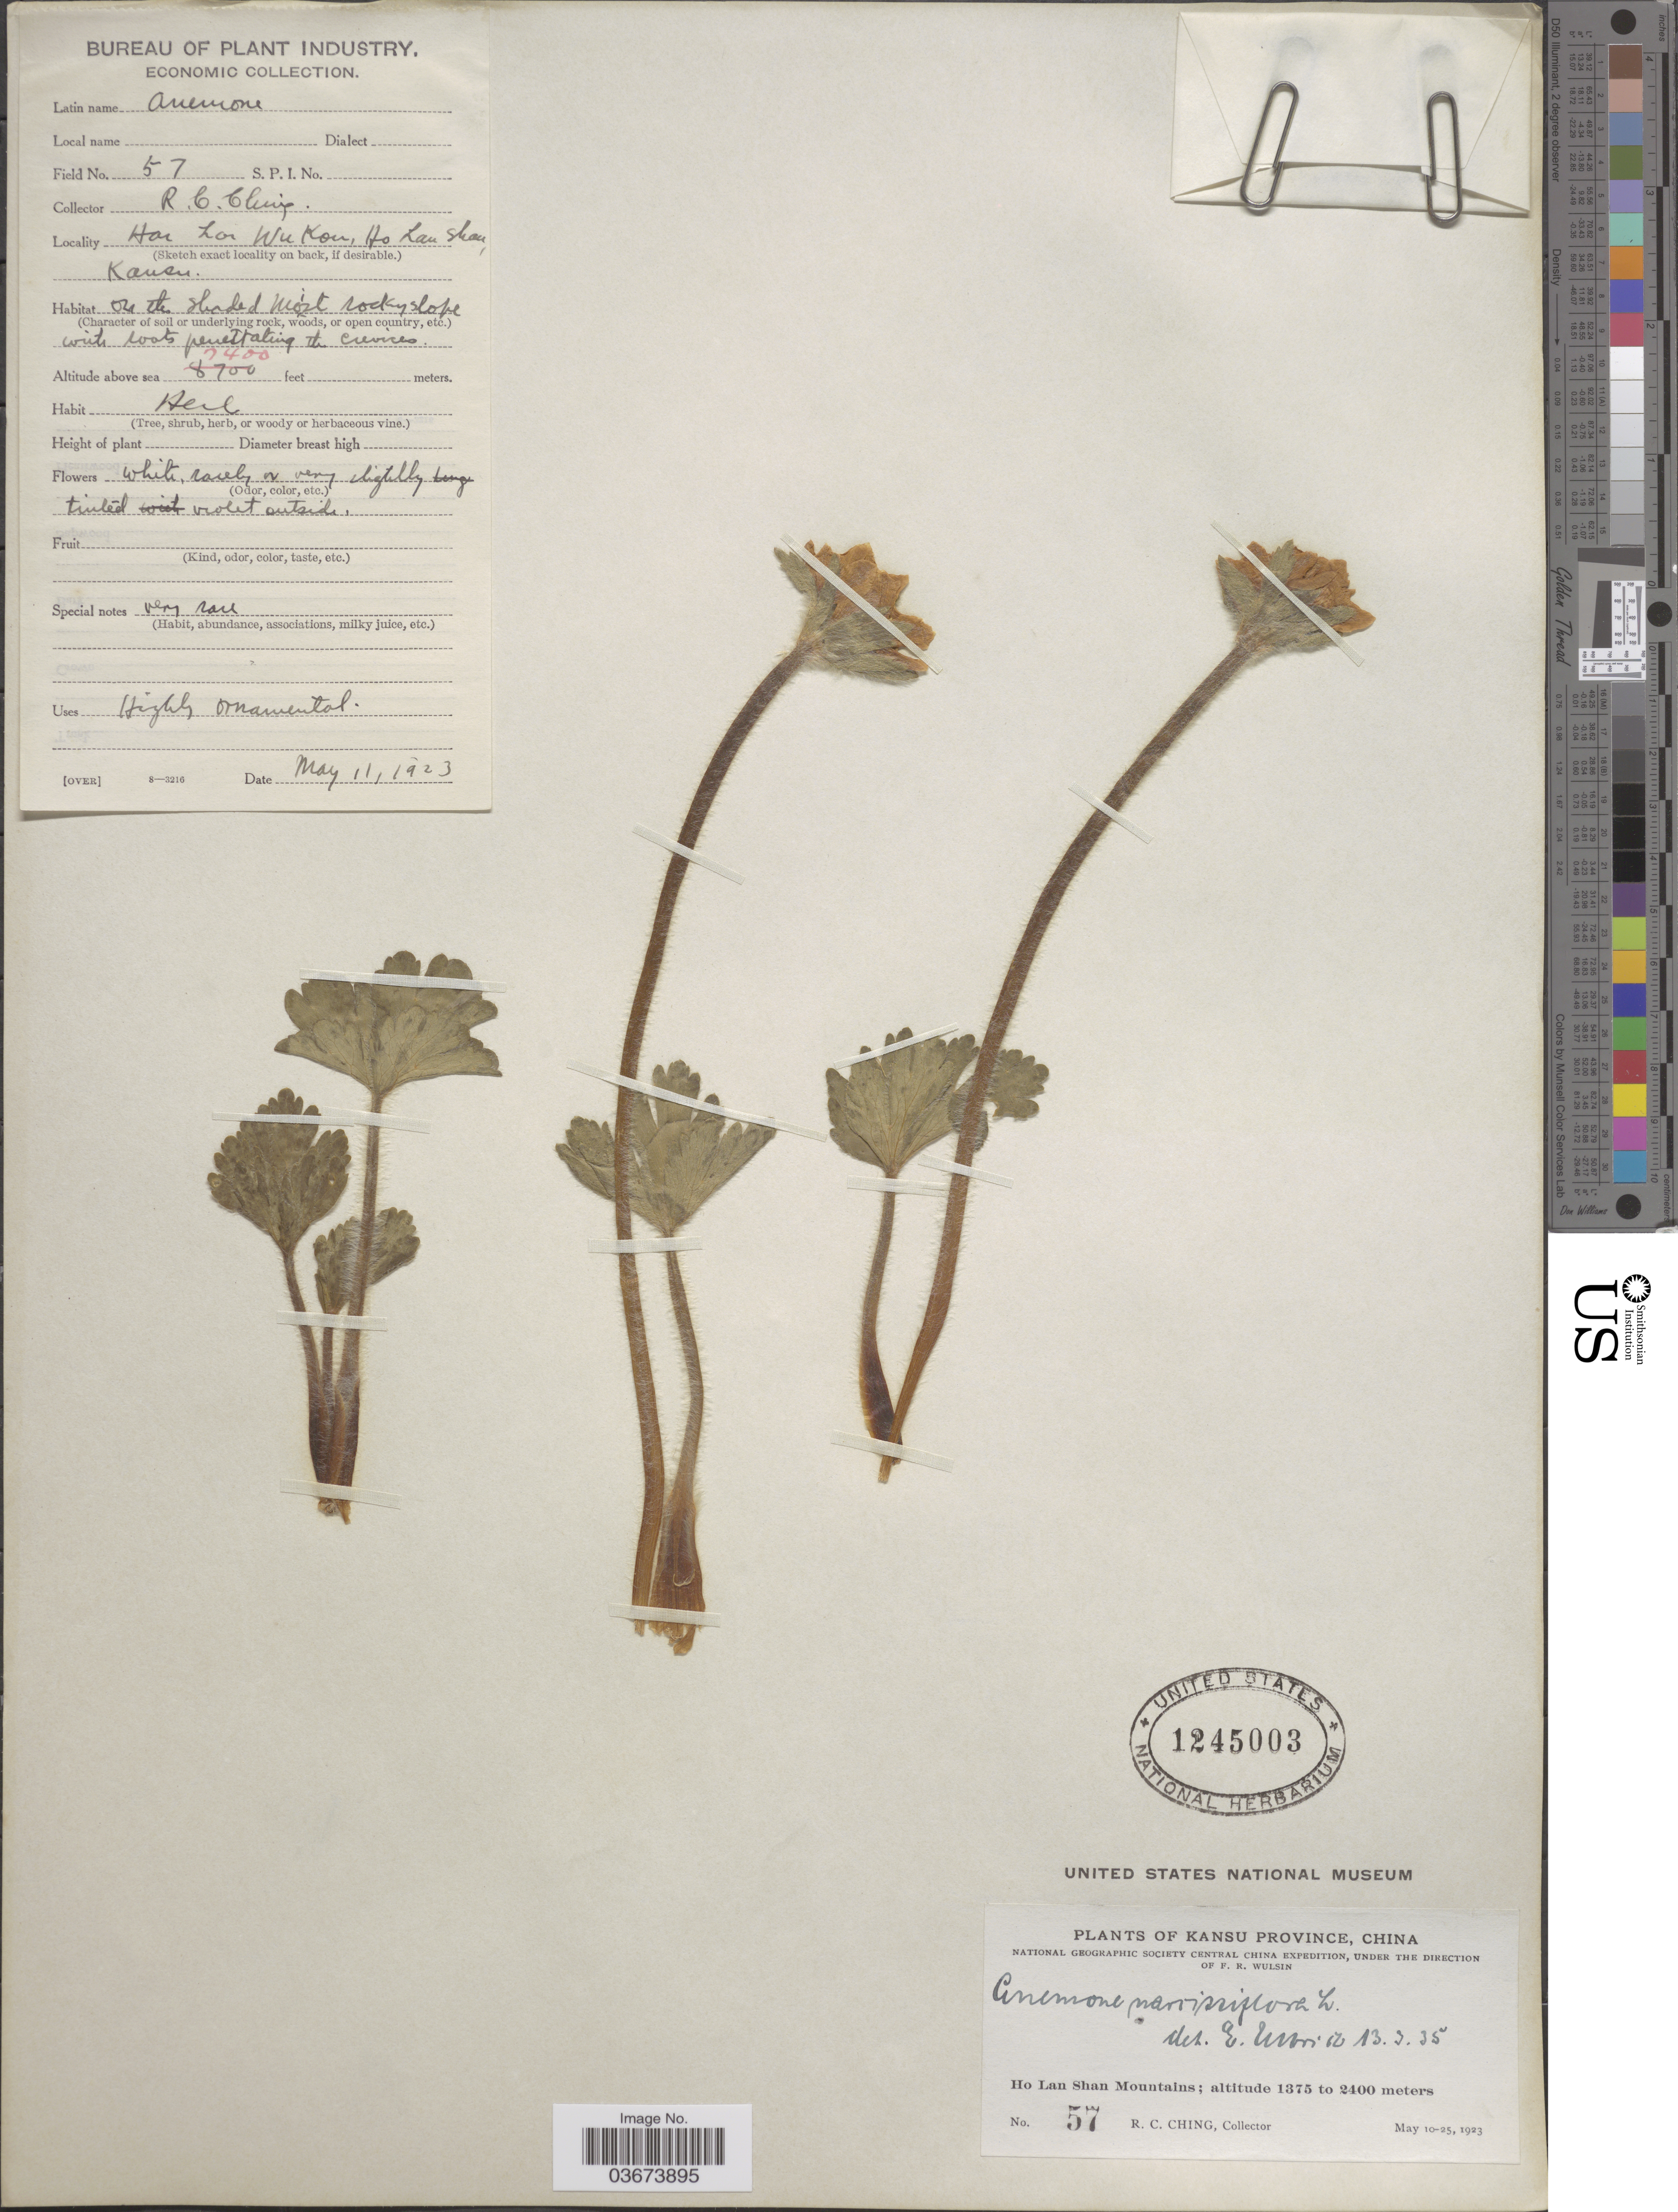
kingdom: Plantae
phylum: Tracheophyta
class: Magnoliopsida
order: Ranunculales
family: Ranunculaceae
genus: Anemone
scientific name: Anemone narcissiflora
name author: L.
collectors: R. C. Ching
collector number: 57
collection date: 1923-05-11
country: China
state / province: Gansu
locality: Ho Lan [interpreted] Wu [interpreted] Kou [interpreted], Ho Lan Shan. Kansu. Kansu Province. Central China. Ho Lan Shan Mountains.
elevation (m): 2256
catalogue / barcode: US 1245003